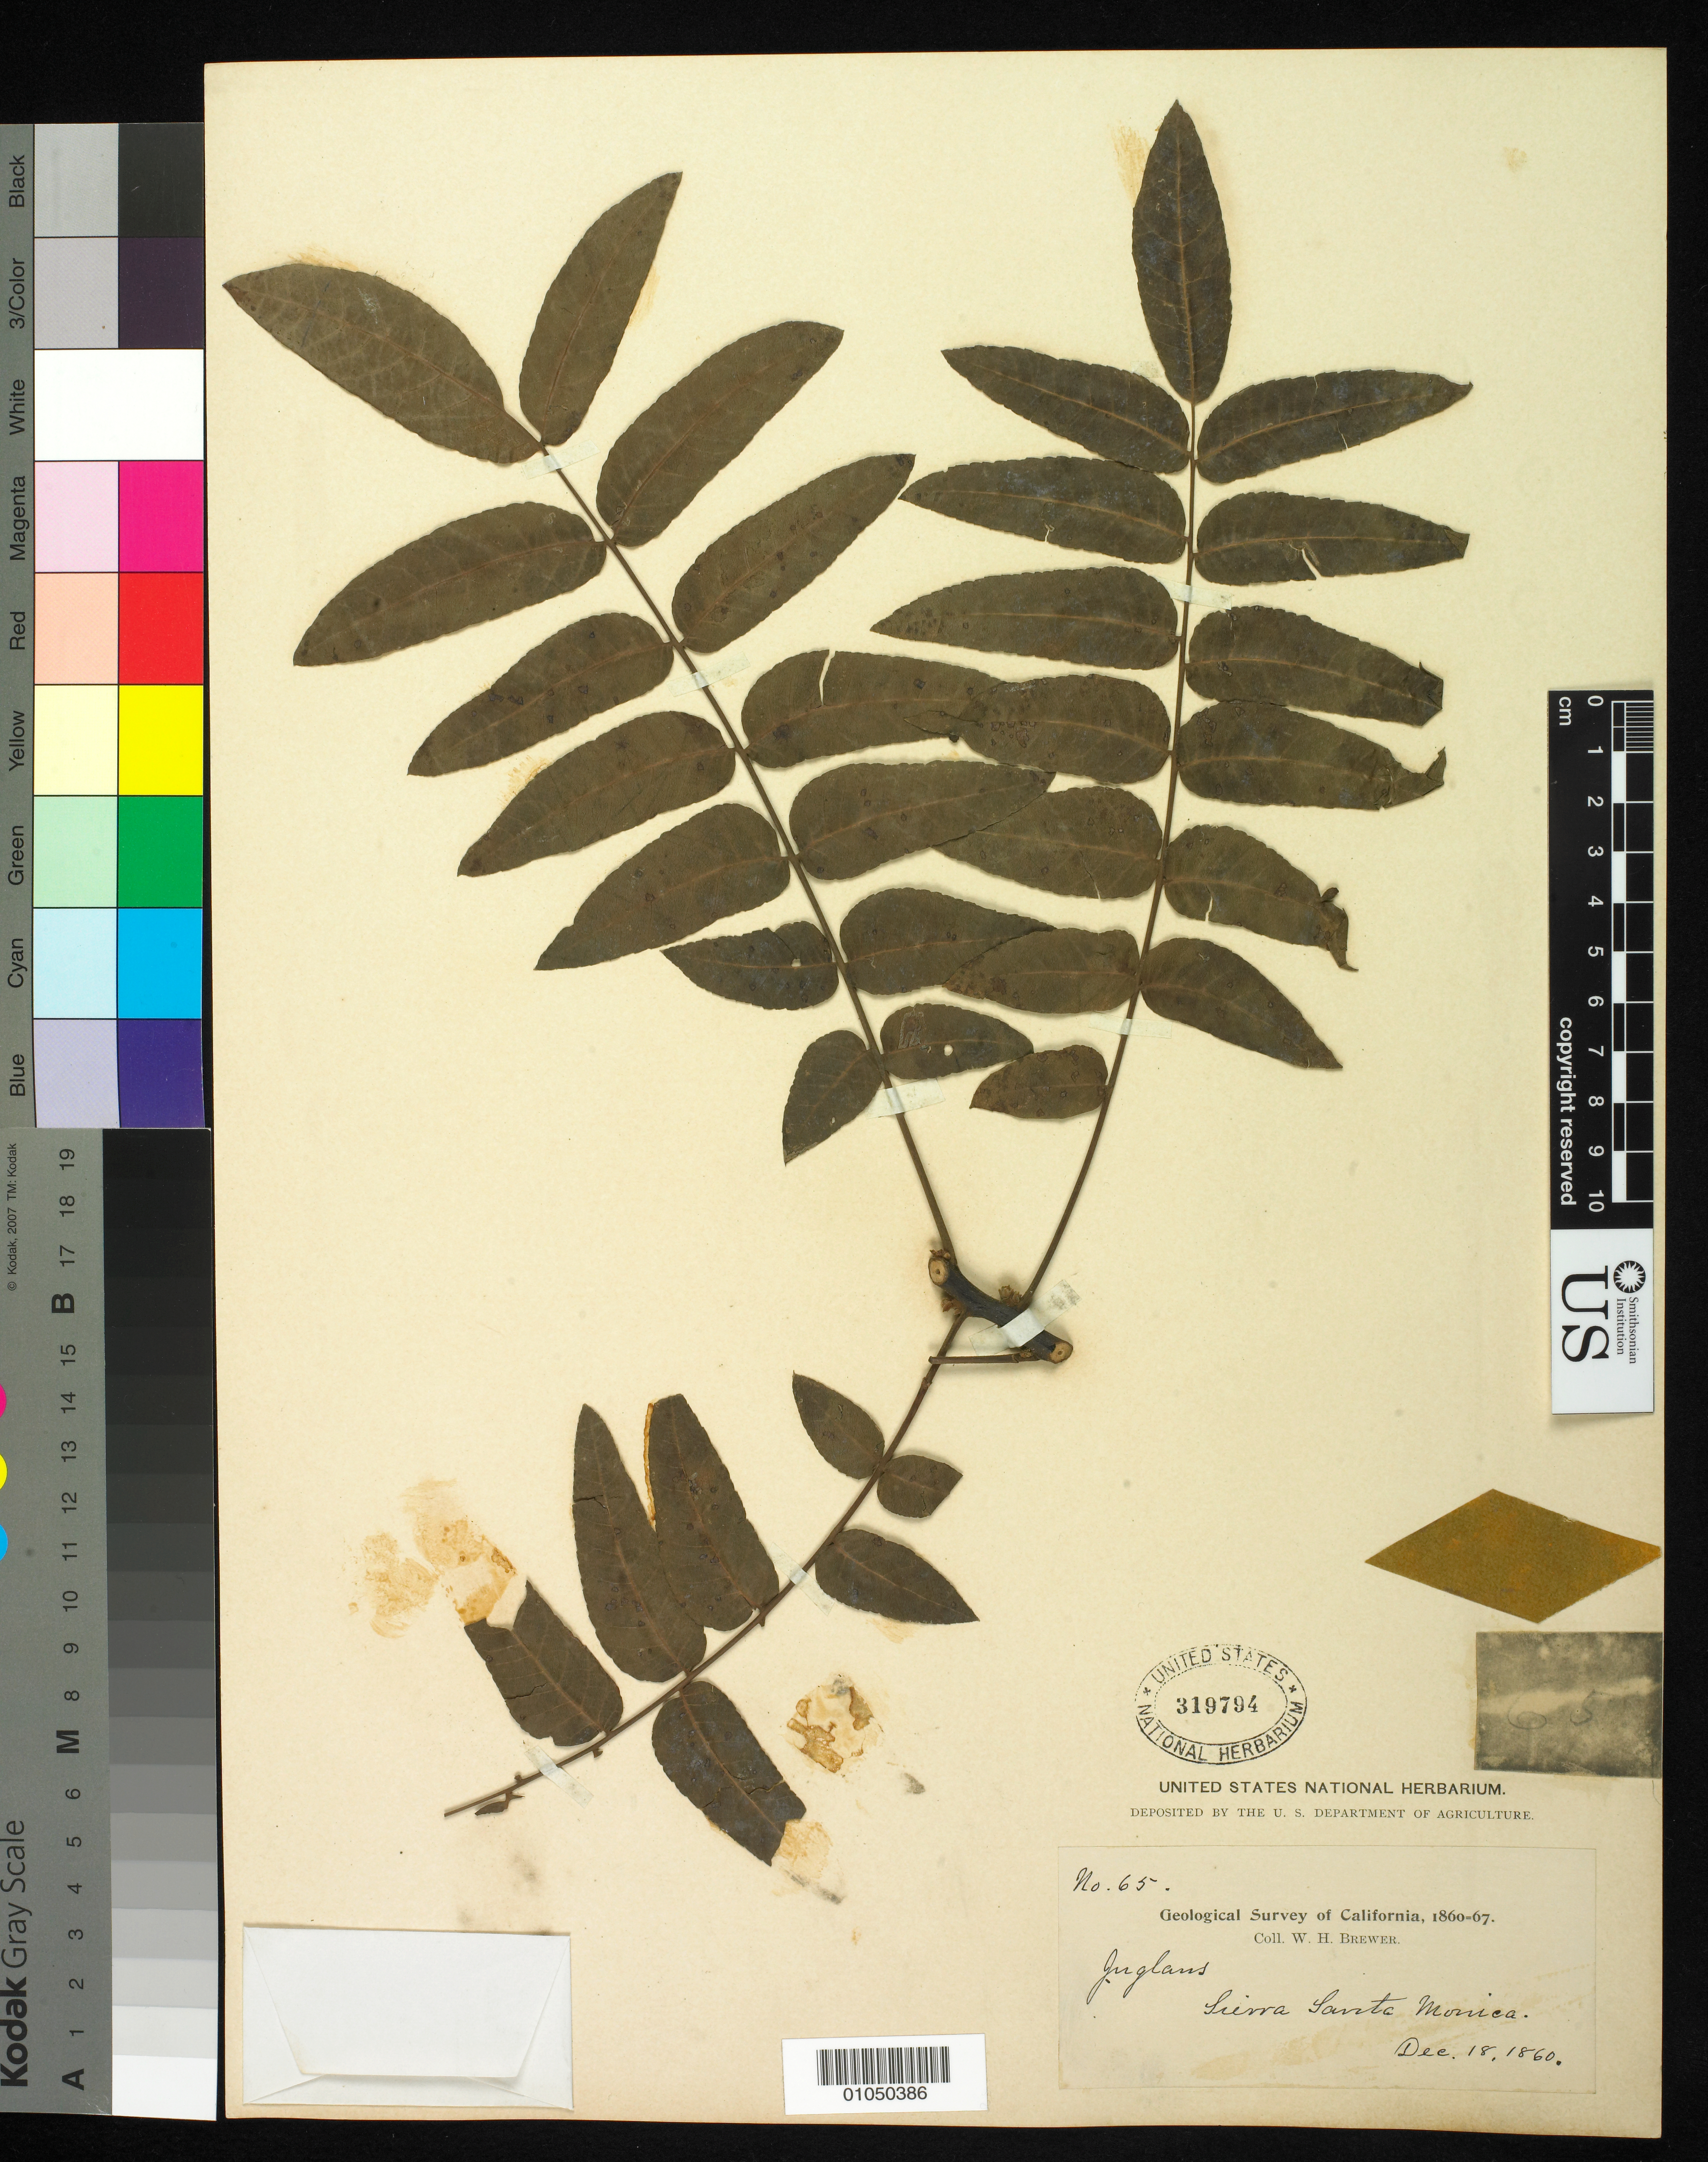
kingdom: Plantae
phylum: Tracheophyta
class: Magnoliopsida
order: Fagales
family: Juglandaceae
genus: Juglans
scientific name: Juglans californica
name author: S. Watson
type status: Syntype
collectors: W. H. Brewer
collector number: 65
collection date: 1860-12-18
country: United States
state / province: California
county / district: Los Angeles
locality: Sierra Santa Monica.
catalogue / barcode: US 319794